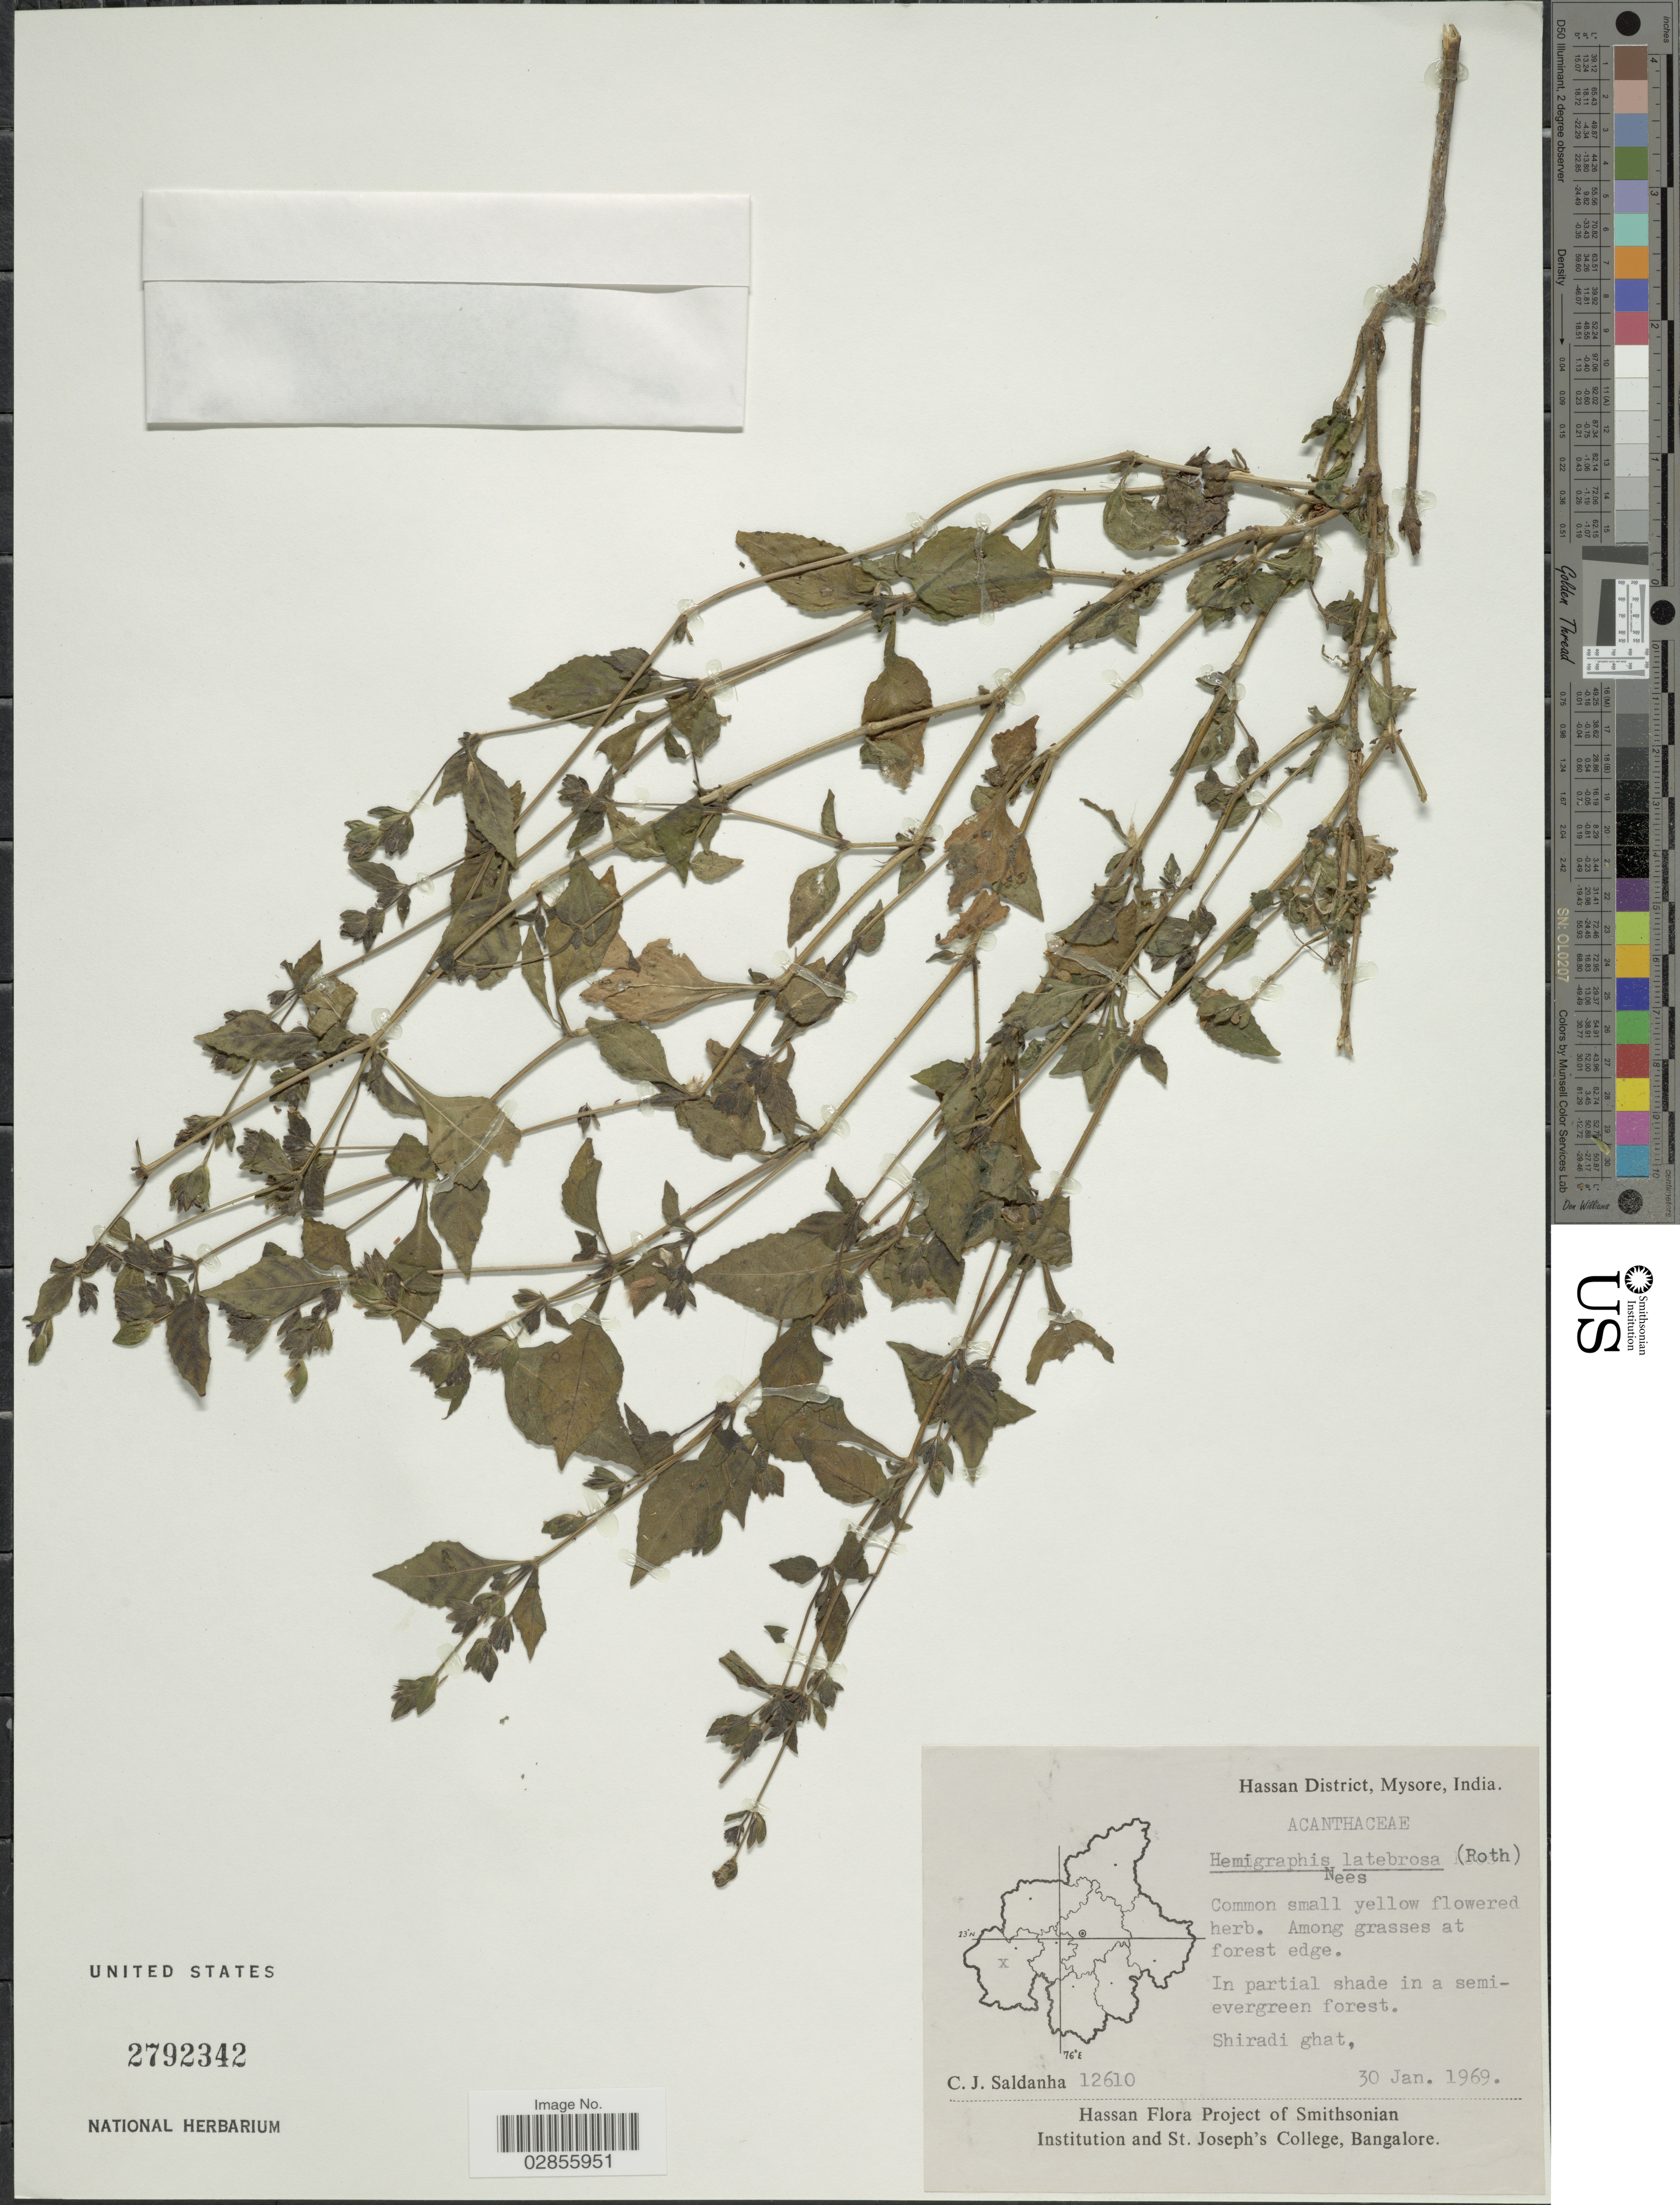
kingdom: Plantae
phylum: Tracheophyta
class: Magnoliopsida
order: Lamiales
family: Acanthaceae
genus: Hemigraphis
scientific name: Hemigraphis latebrosa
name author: (A. Roth) Nees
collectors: C. J. Saldanha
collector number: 12610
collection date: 1969-01-30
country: India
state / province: Karnataka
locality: Hassan District, Mysore. Shiradi ghat.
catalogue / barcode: US 2792342